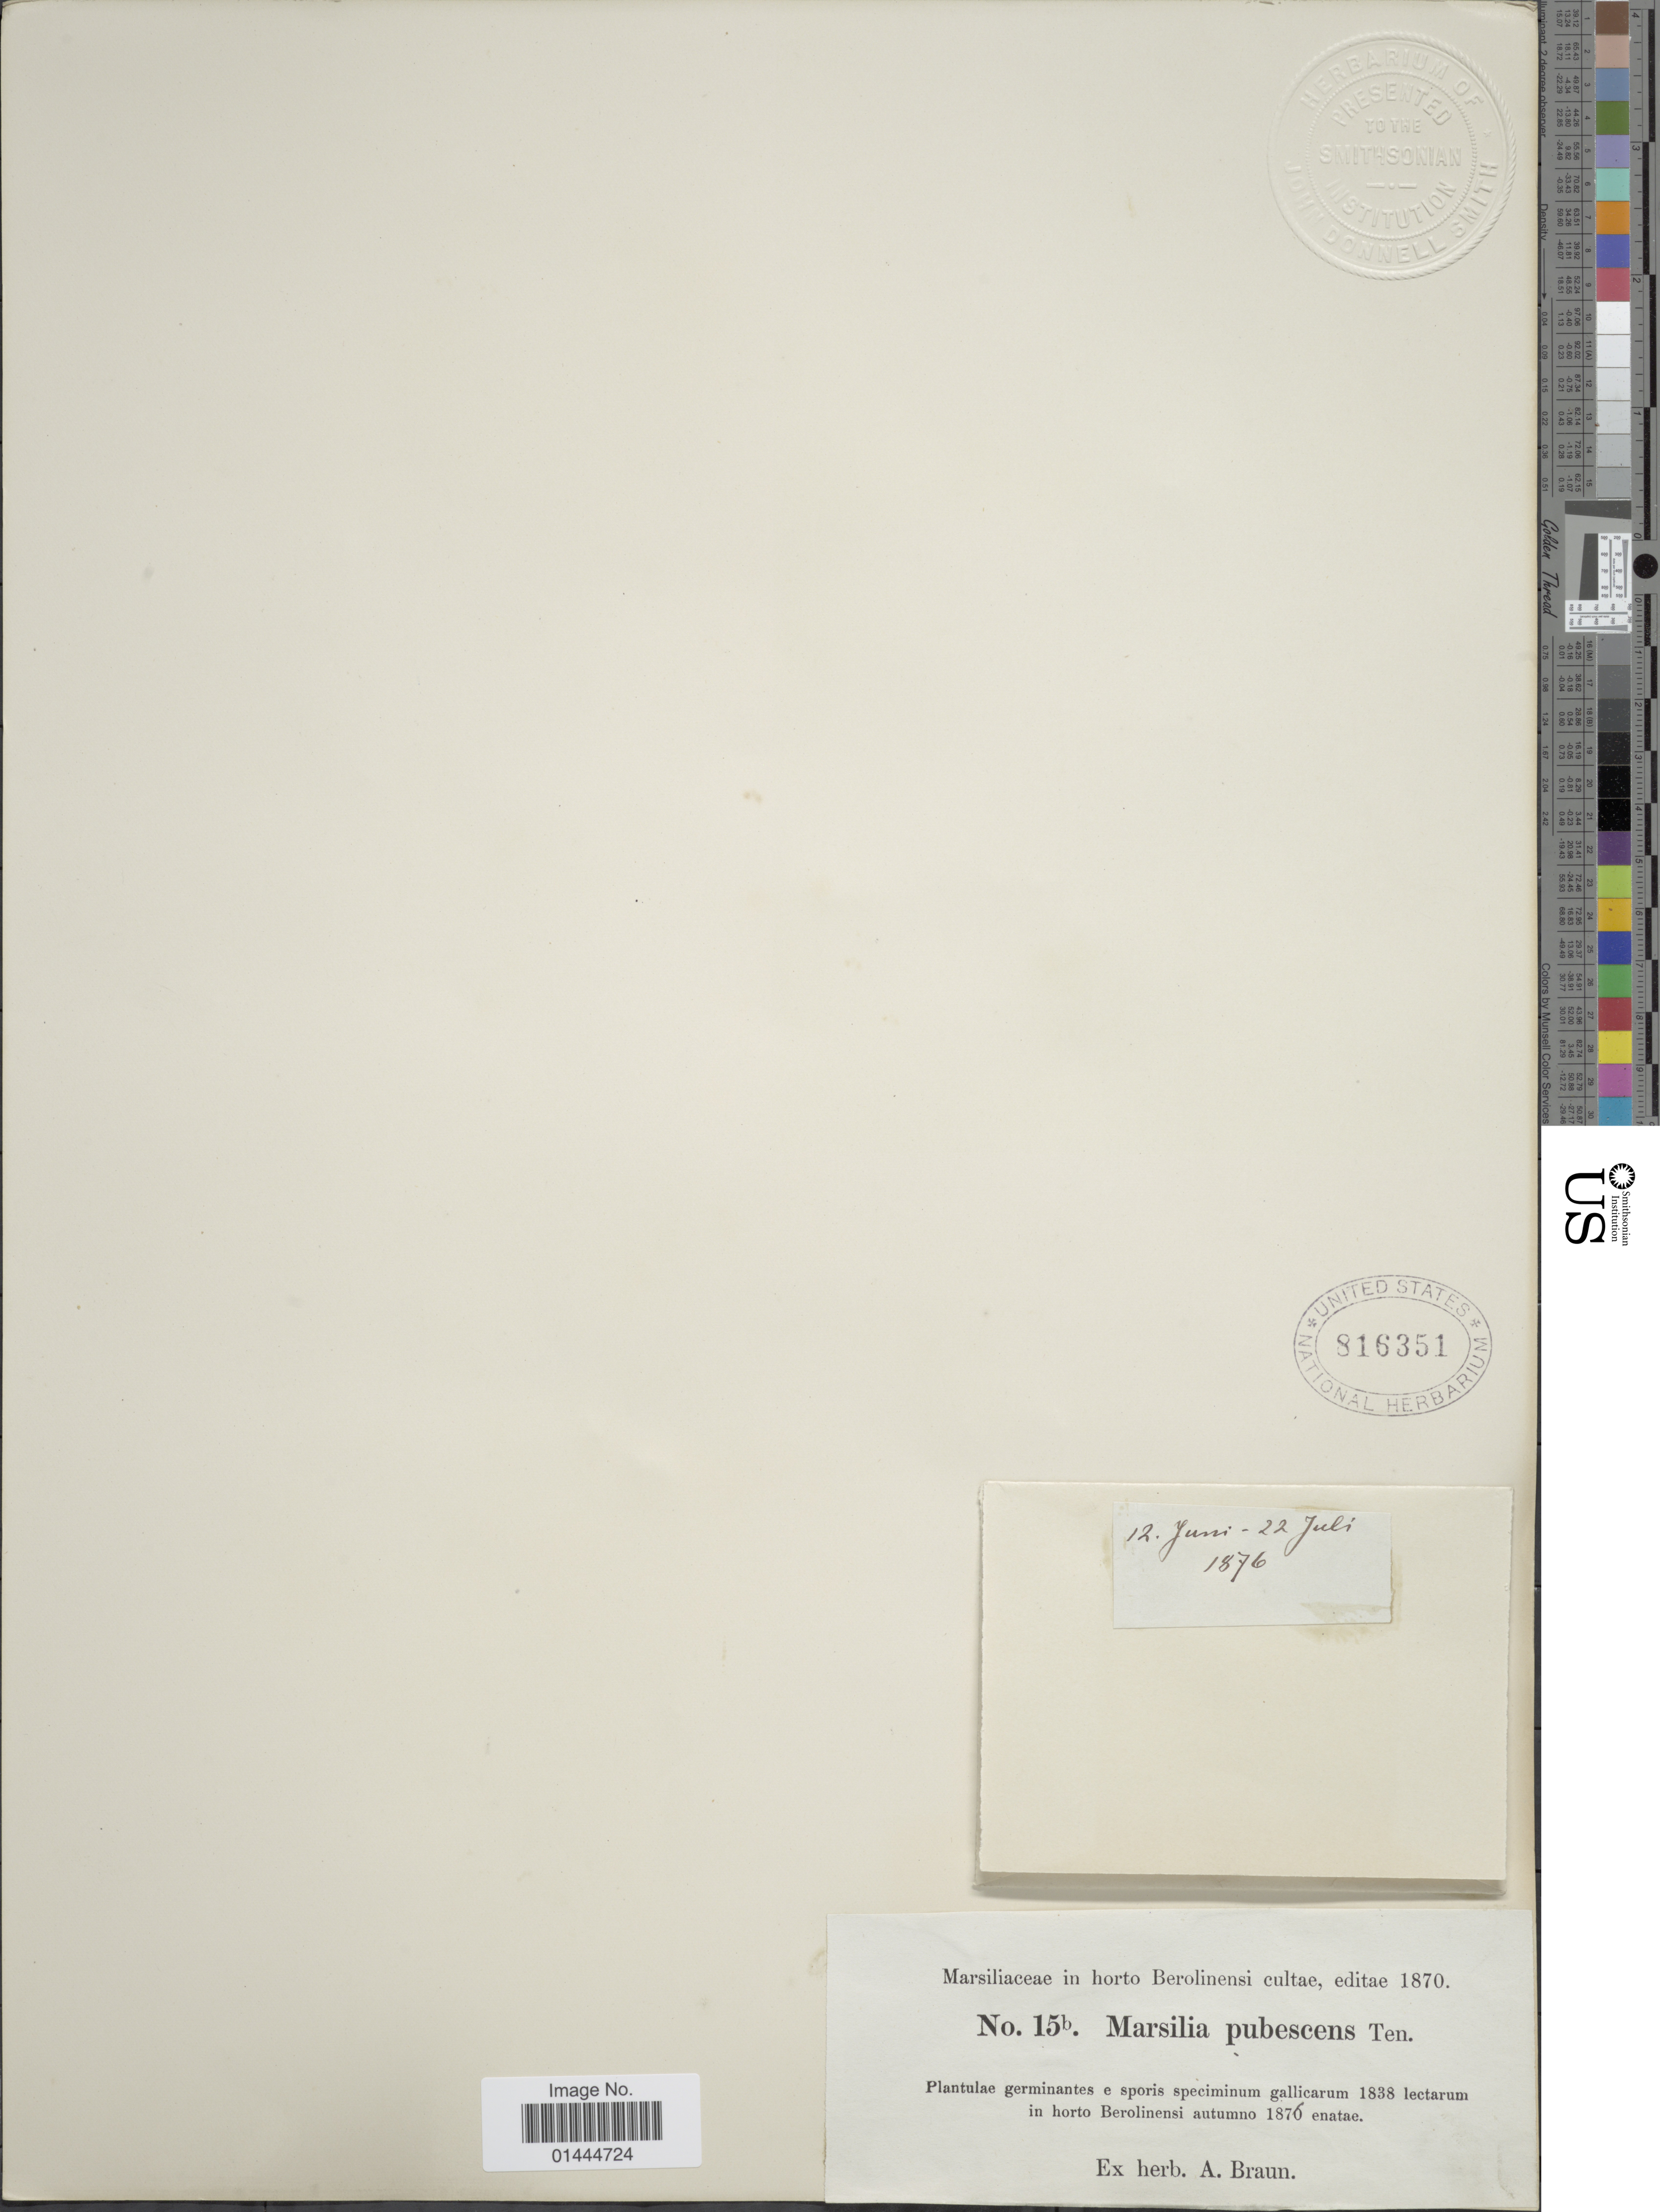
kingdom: Plantae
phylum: Tracheophyta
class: Polypodiopsida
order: Salviniales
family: Marsileaceae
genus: Marsilea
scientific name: Marsilea pubescens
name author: Ten.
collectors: ex herb. A. Braun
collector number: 15b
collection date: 1870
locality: In horto Berolinensi cultae.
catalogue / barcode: US 816351